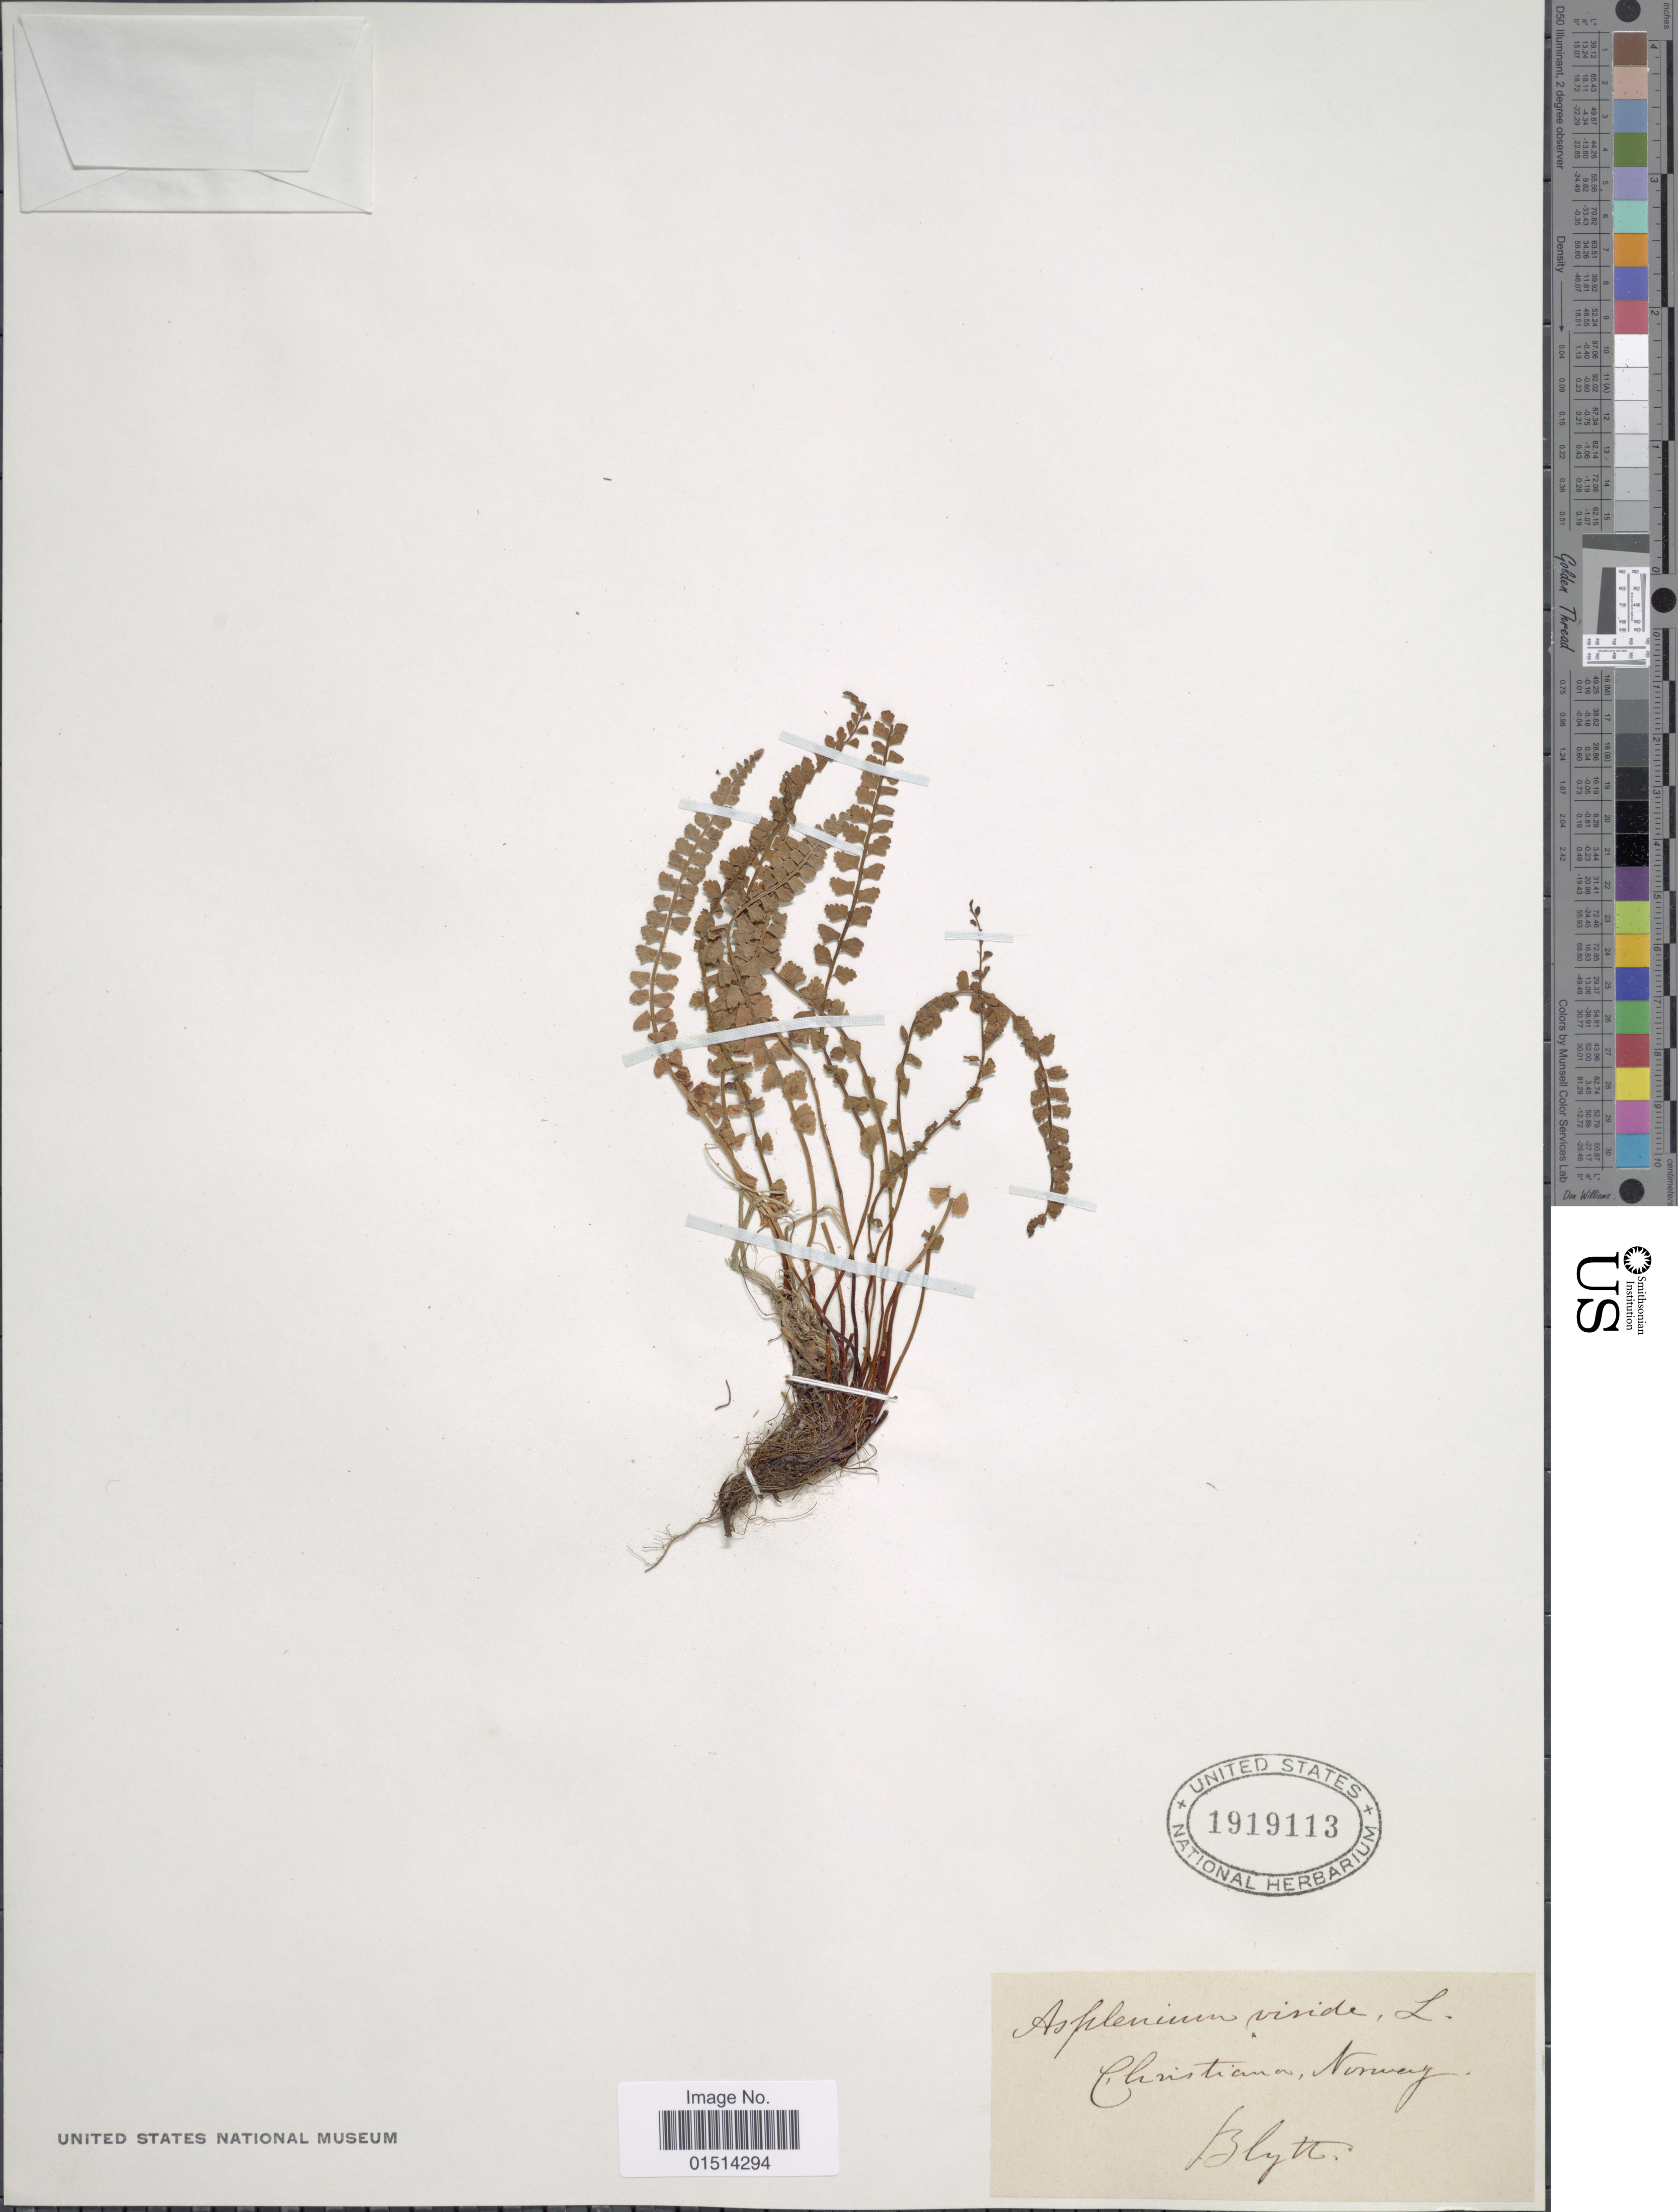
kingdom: Plantae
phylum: Tracheophyta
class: Polypodiopsida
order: Polypodiales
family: Aspleniaceae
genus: Asplenium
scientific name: Asplenium viride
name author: Huds.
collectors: Blytt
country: Norway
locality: Christian, Norway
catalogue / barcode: US 1919113